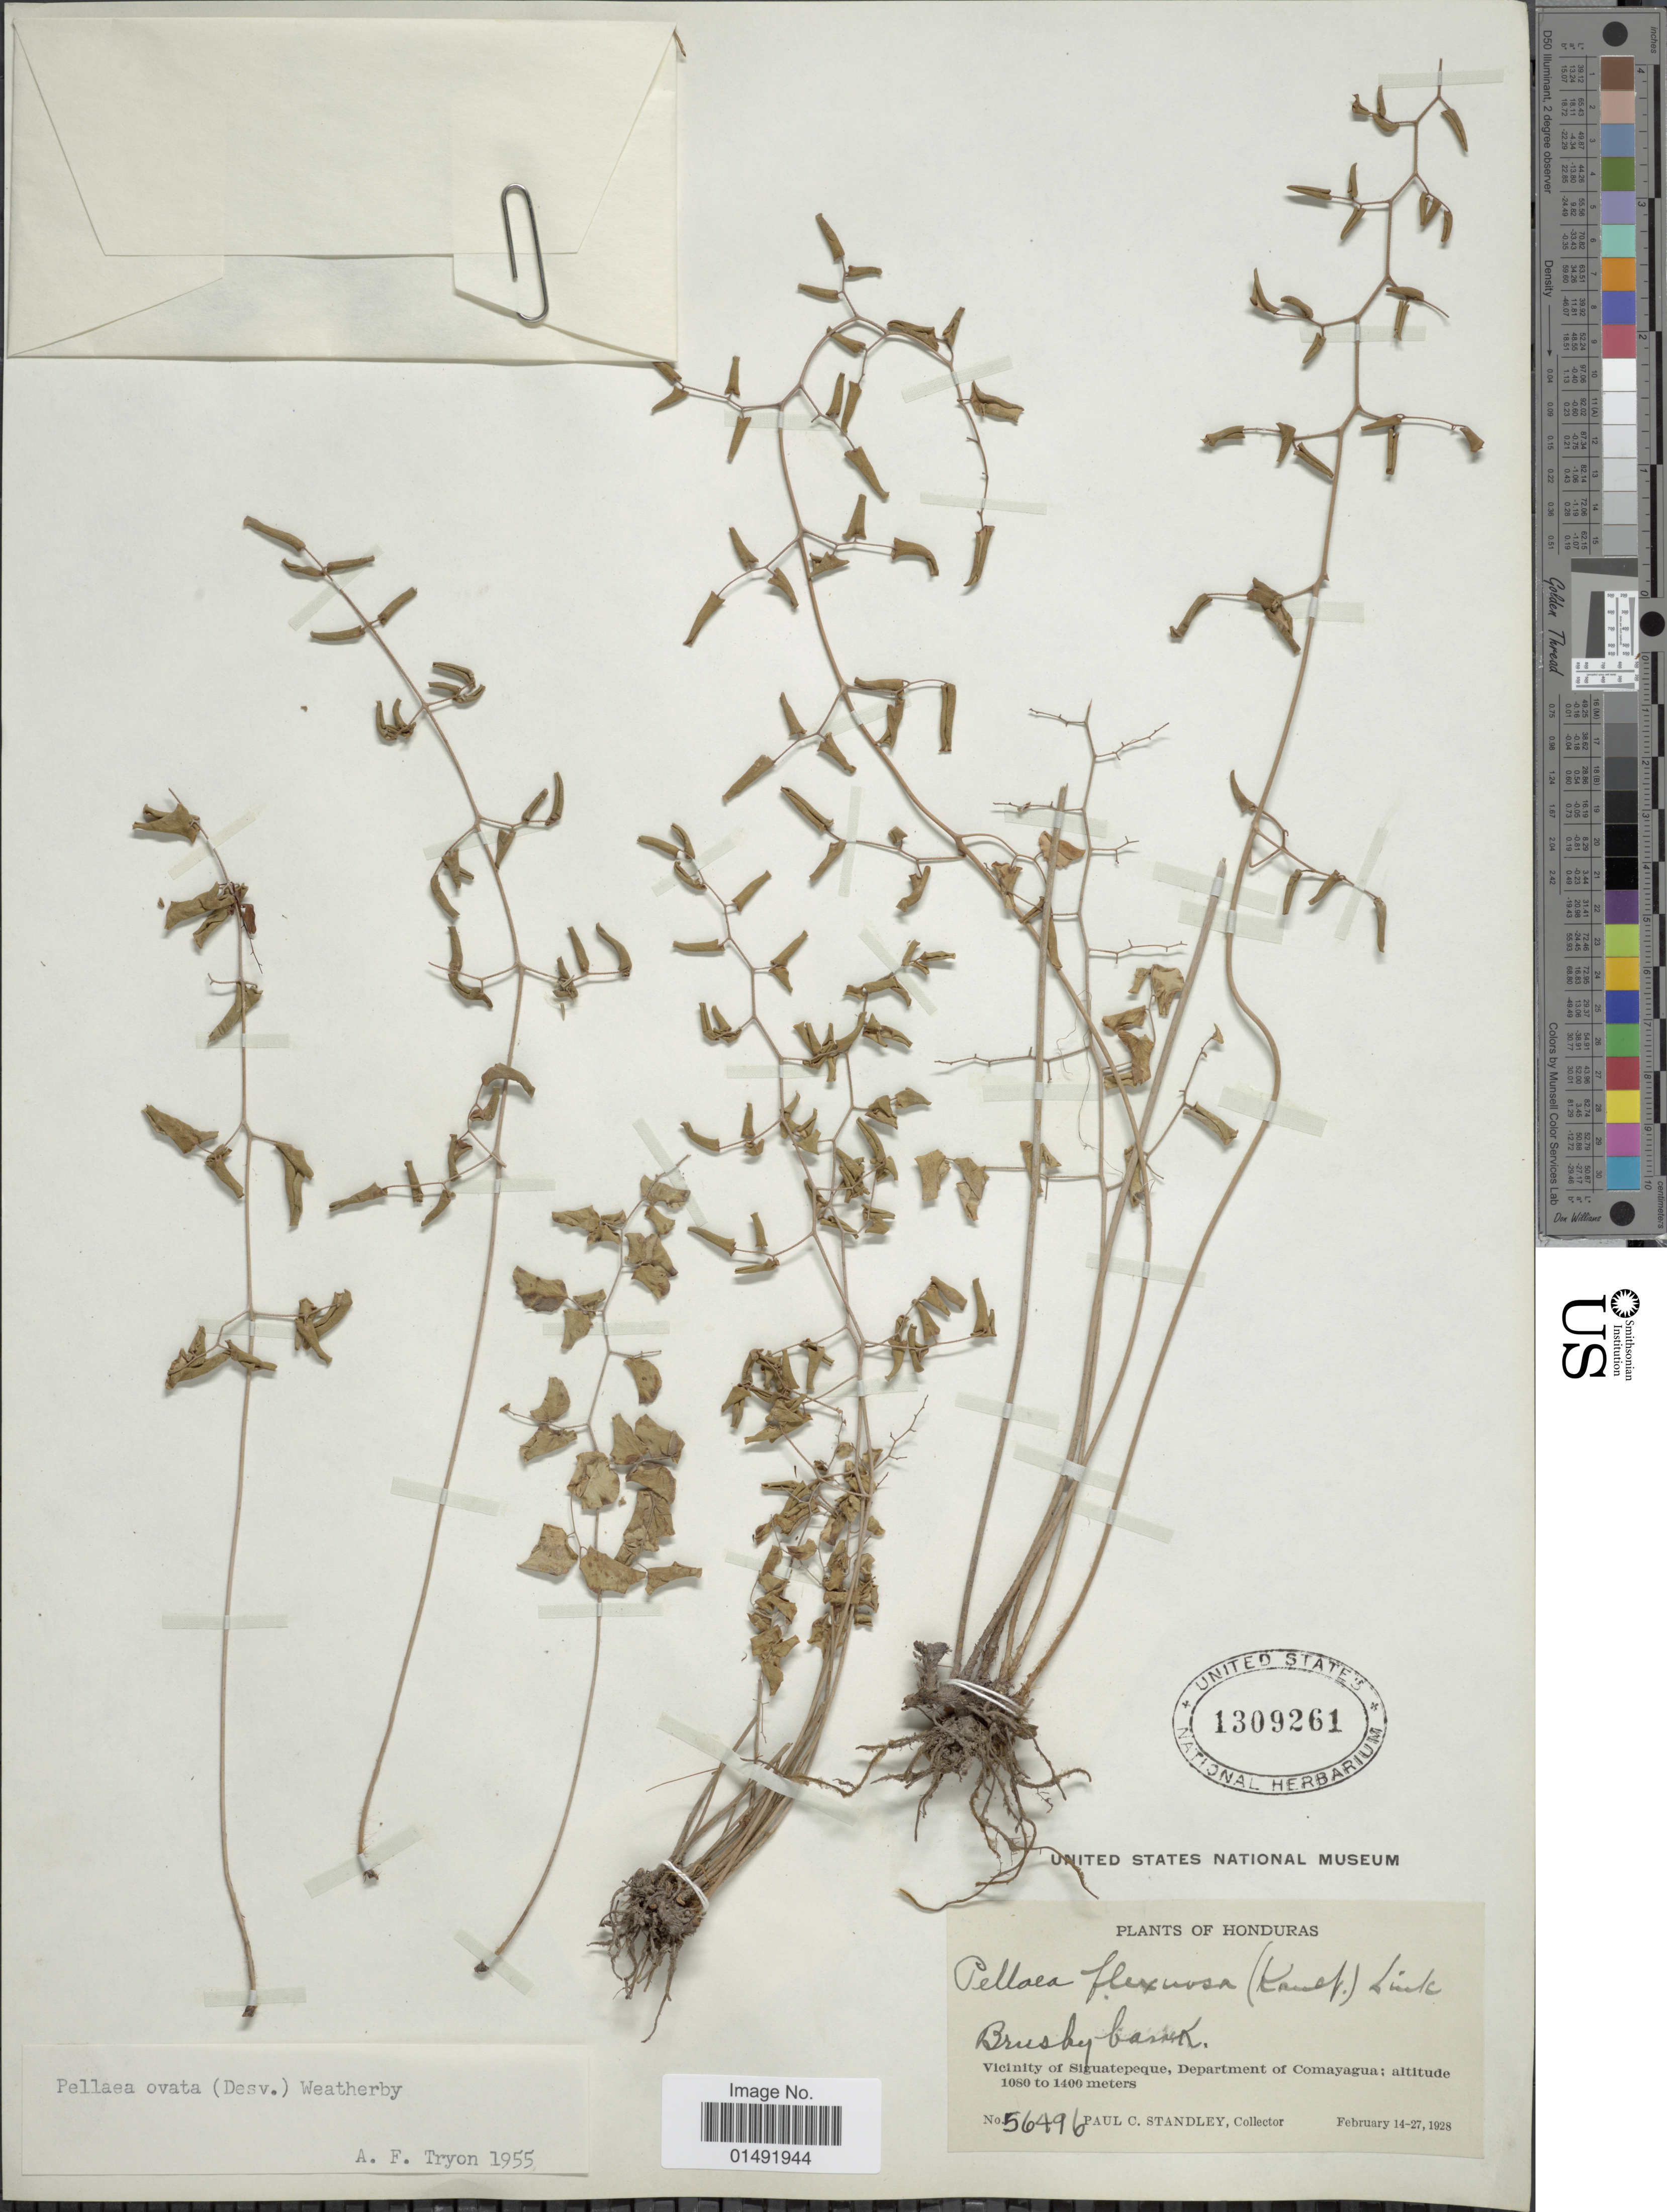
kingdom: Plantae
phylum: Tracheophyta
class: Polypodiopsida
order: Polypodiales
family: Pteridaceae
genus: Pellaea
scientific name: Pellaea ovata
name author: (Desv.) Weath.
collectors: P. C. Standley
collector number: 56496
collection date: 1928-02-14/1928-02-27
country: Honduras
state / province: Comayagua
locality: Vicinity of Siguatepeque, Department of Comayagua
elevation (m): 1080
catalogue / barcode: US 1309261